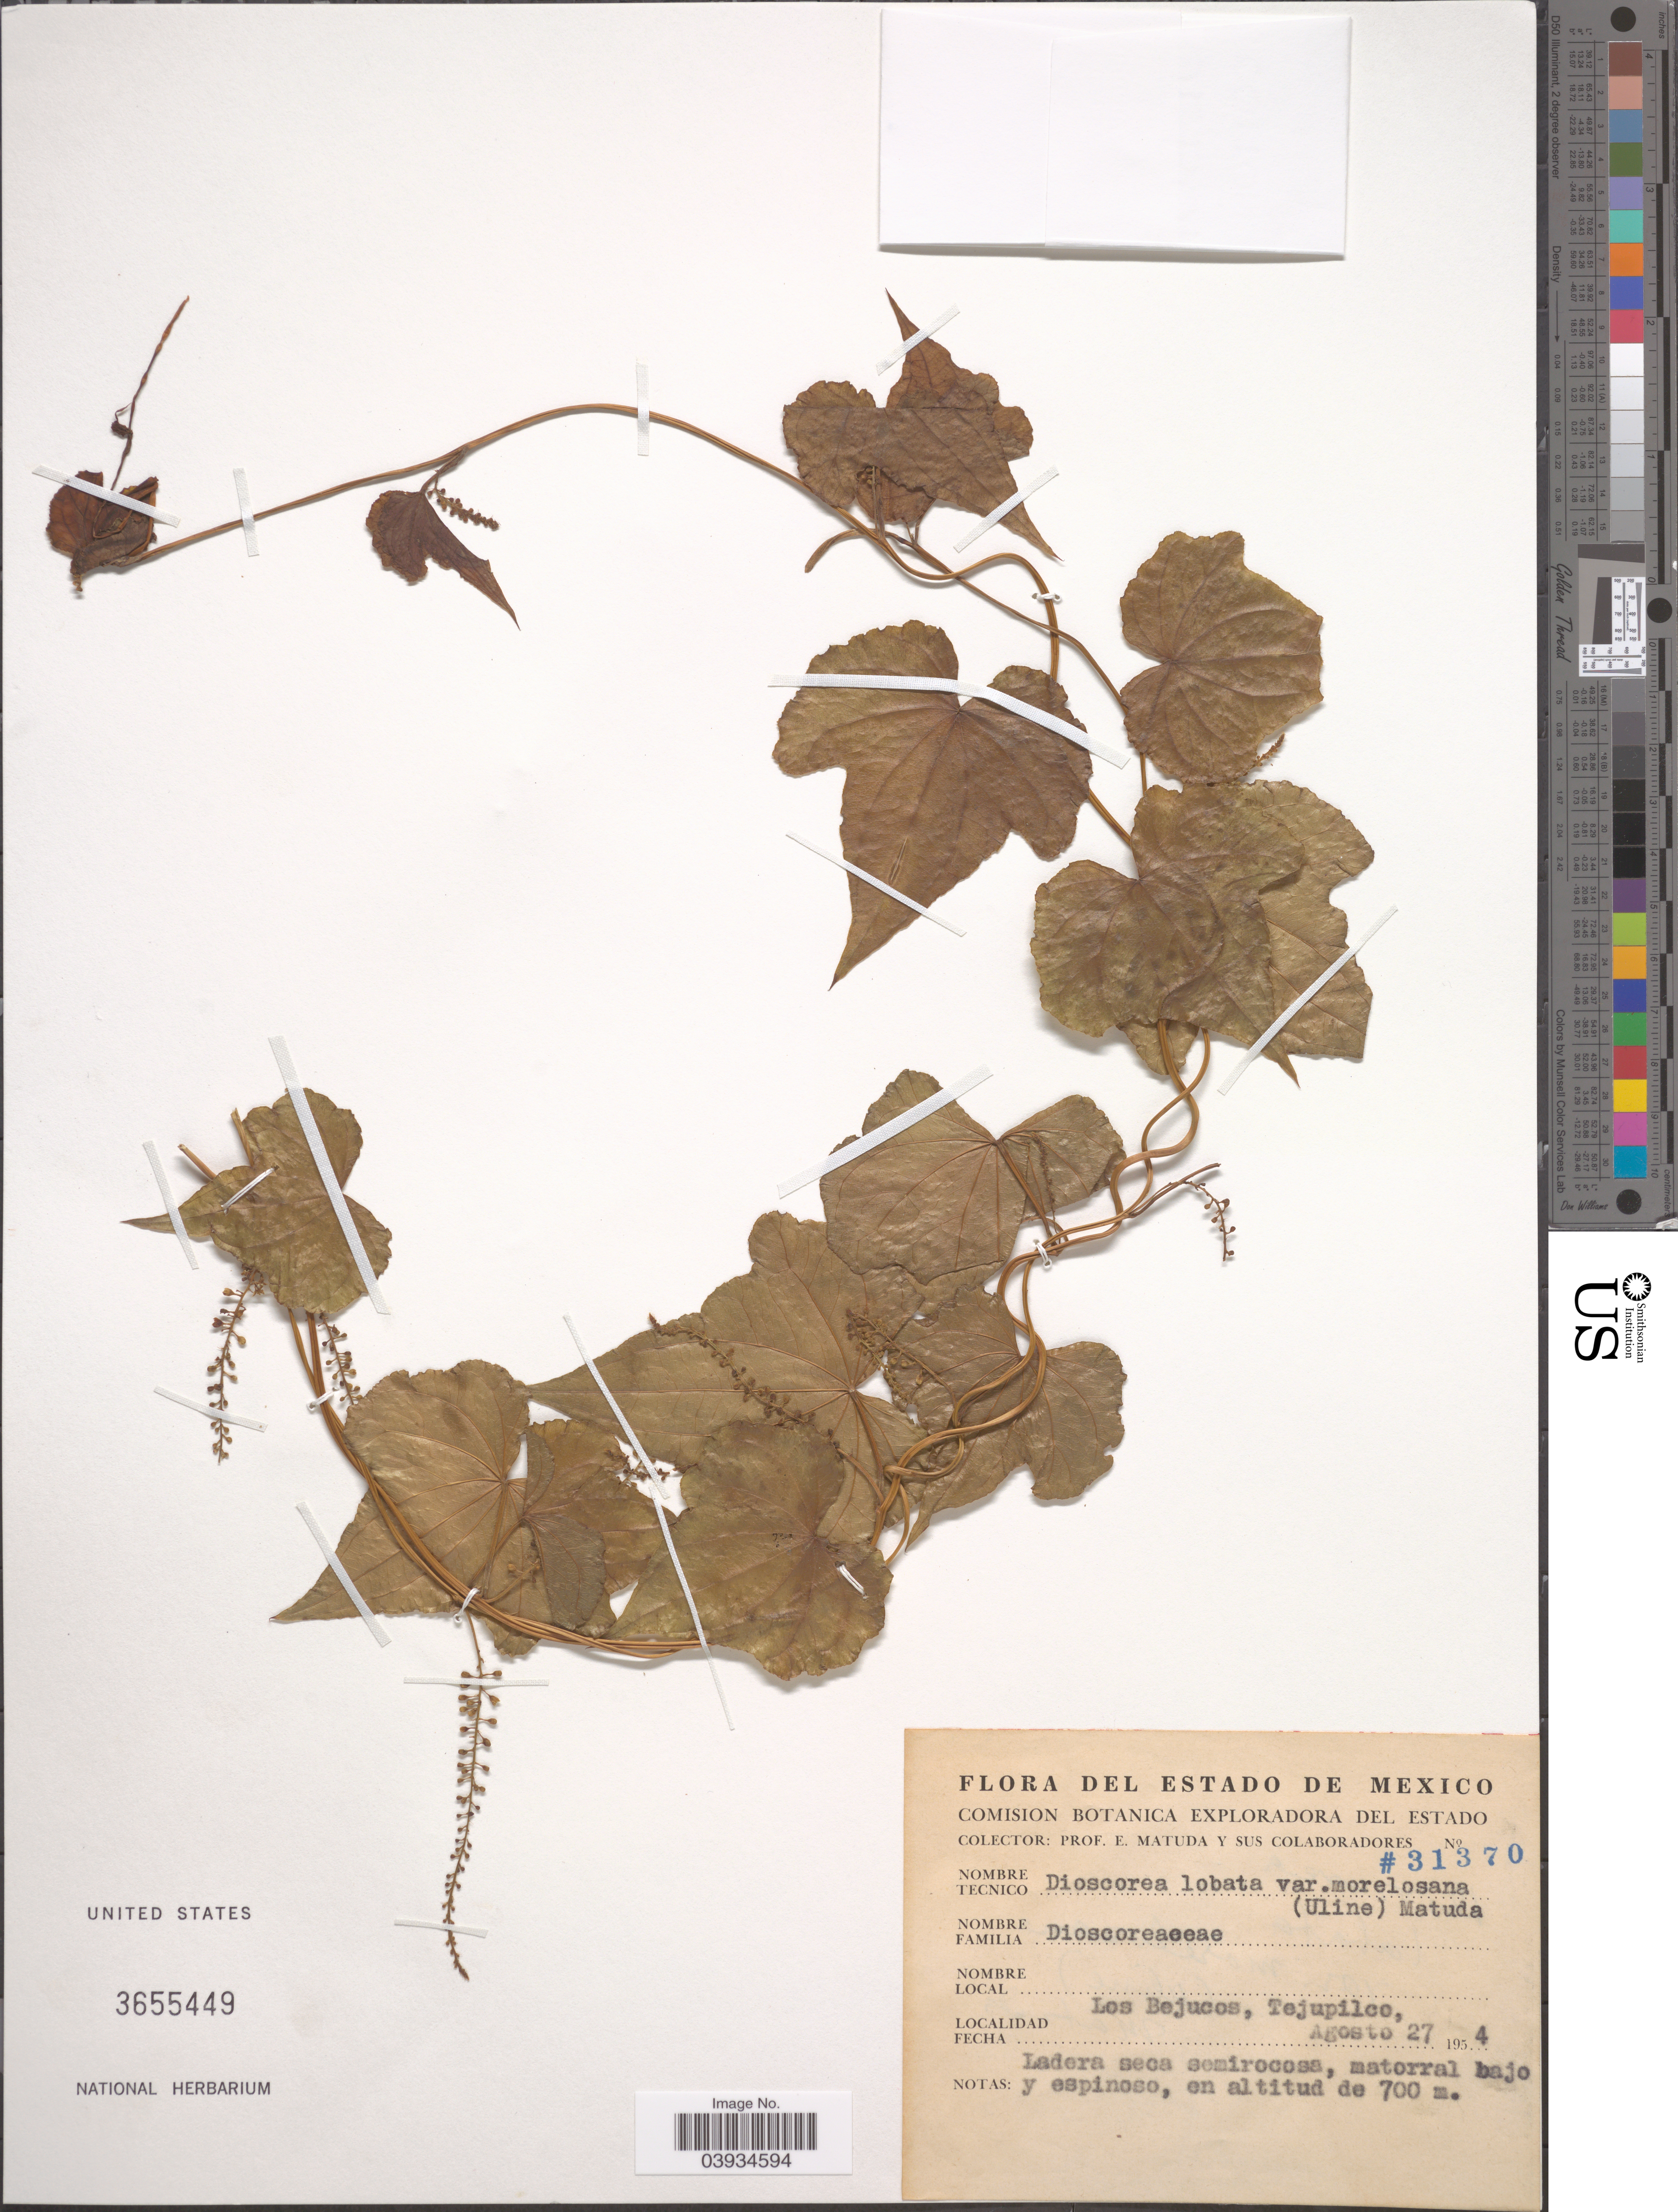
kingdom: Plantae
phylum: Tracheophyta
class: Liliopsida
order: Dioscoreales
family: Dioscoreaceae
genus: Dioscorea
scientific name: Dioscorea lobata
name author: Uline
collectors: E. Matuda & Sus Colaboradores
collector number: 31370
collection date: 1954-08-27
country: Mexico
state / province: México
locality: Los Bejucos, Tejupilco.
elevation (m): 700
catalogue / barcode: US 3655449